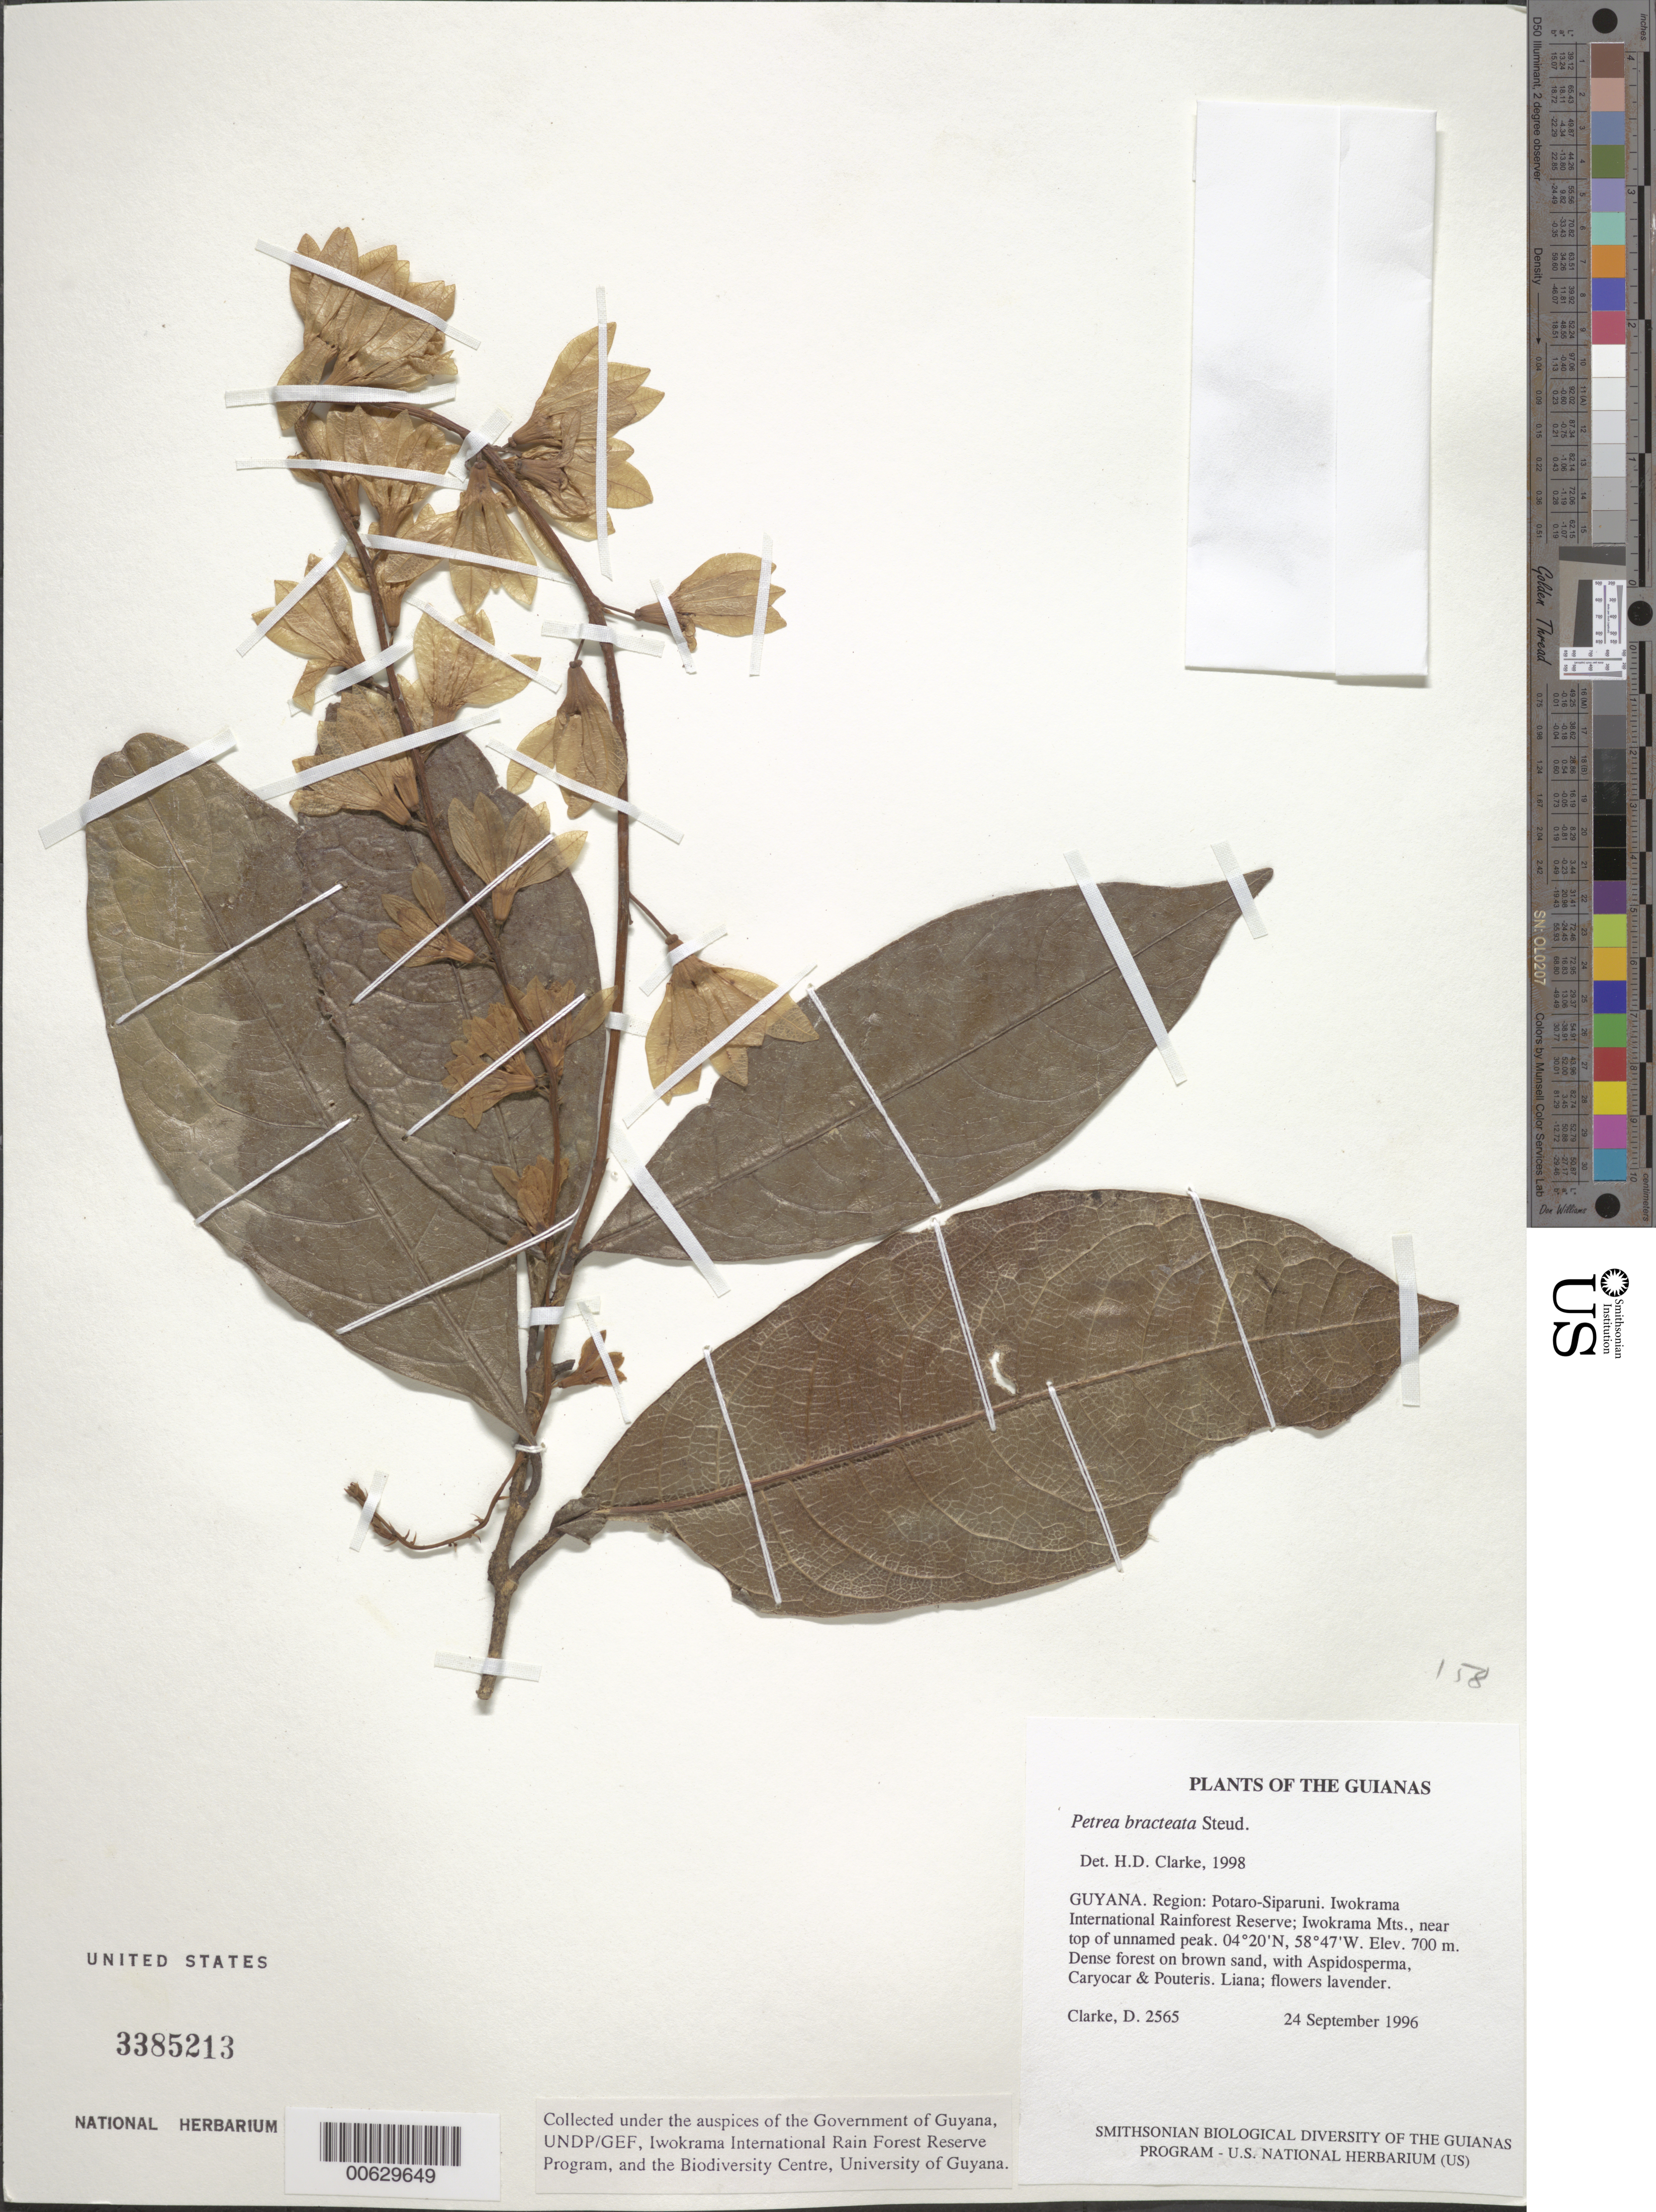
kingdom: Plantae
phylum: Tracheophyta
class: Magnoliopsida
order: Lamiales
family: Verbenaceae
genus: Petrea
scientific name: Petrea bracteata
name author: Steud.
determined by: Clarke, H. D., University of North Carolina (Asheville)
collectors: H. D. Clarke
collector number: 2565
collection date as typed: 24 September 1996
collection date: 1996-09-24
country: Guyana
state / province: Potaro-Siparuni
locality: Iwokrama International Rainforest Reserve; Iwokrama Mts., near top of unnamed peak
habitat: Dense forest on brown sand, with Aspidosperma, Caryocar & Pouteria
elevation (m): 700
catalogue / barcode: US 3385213